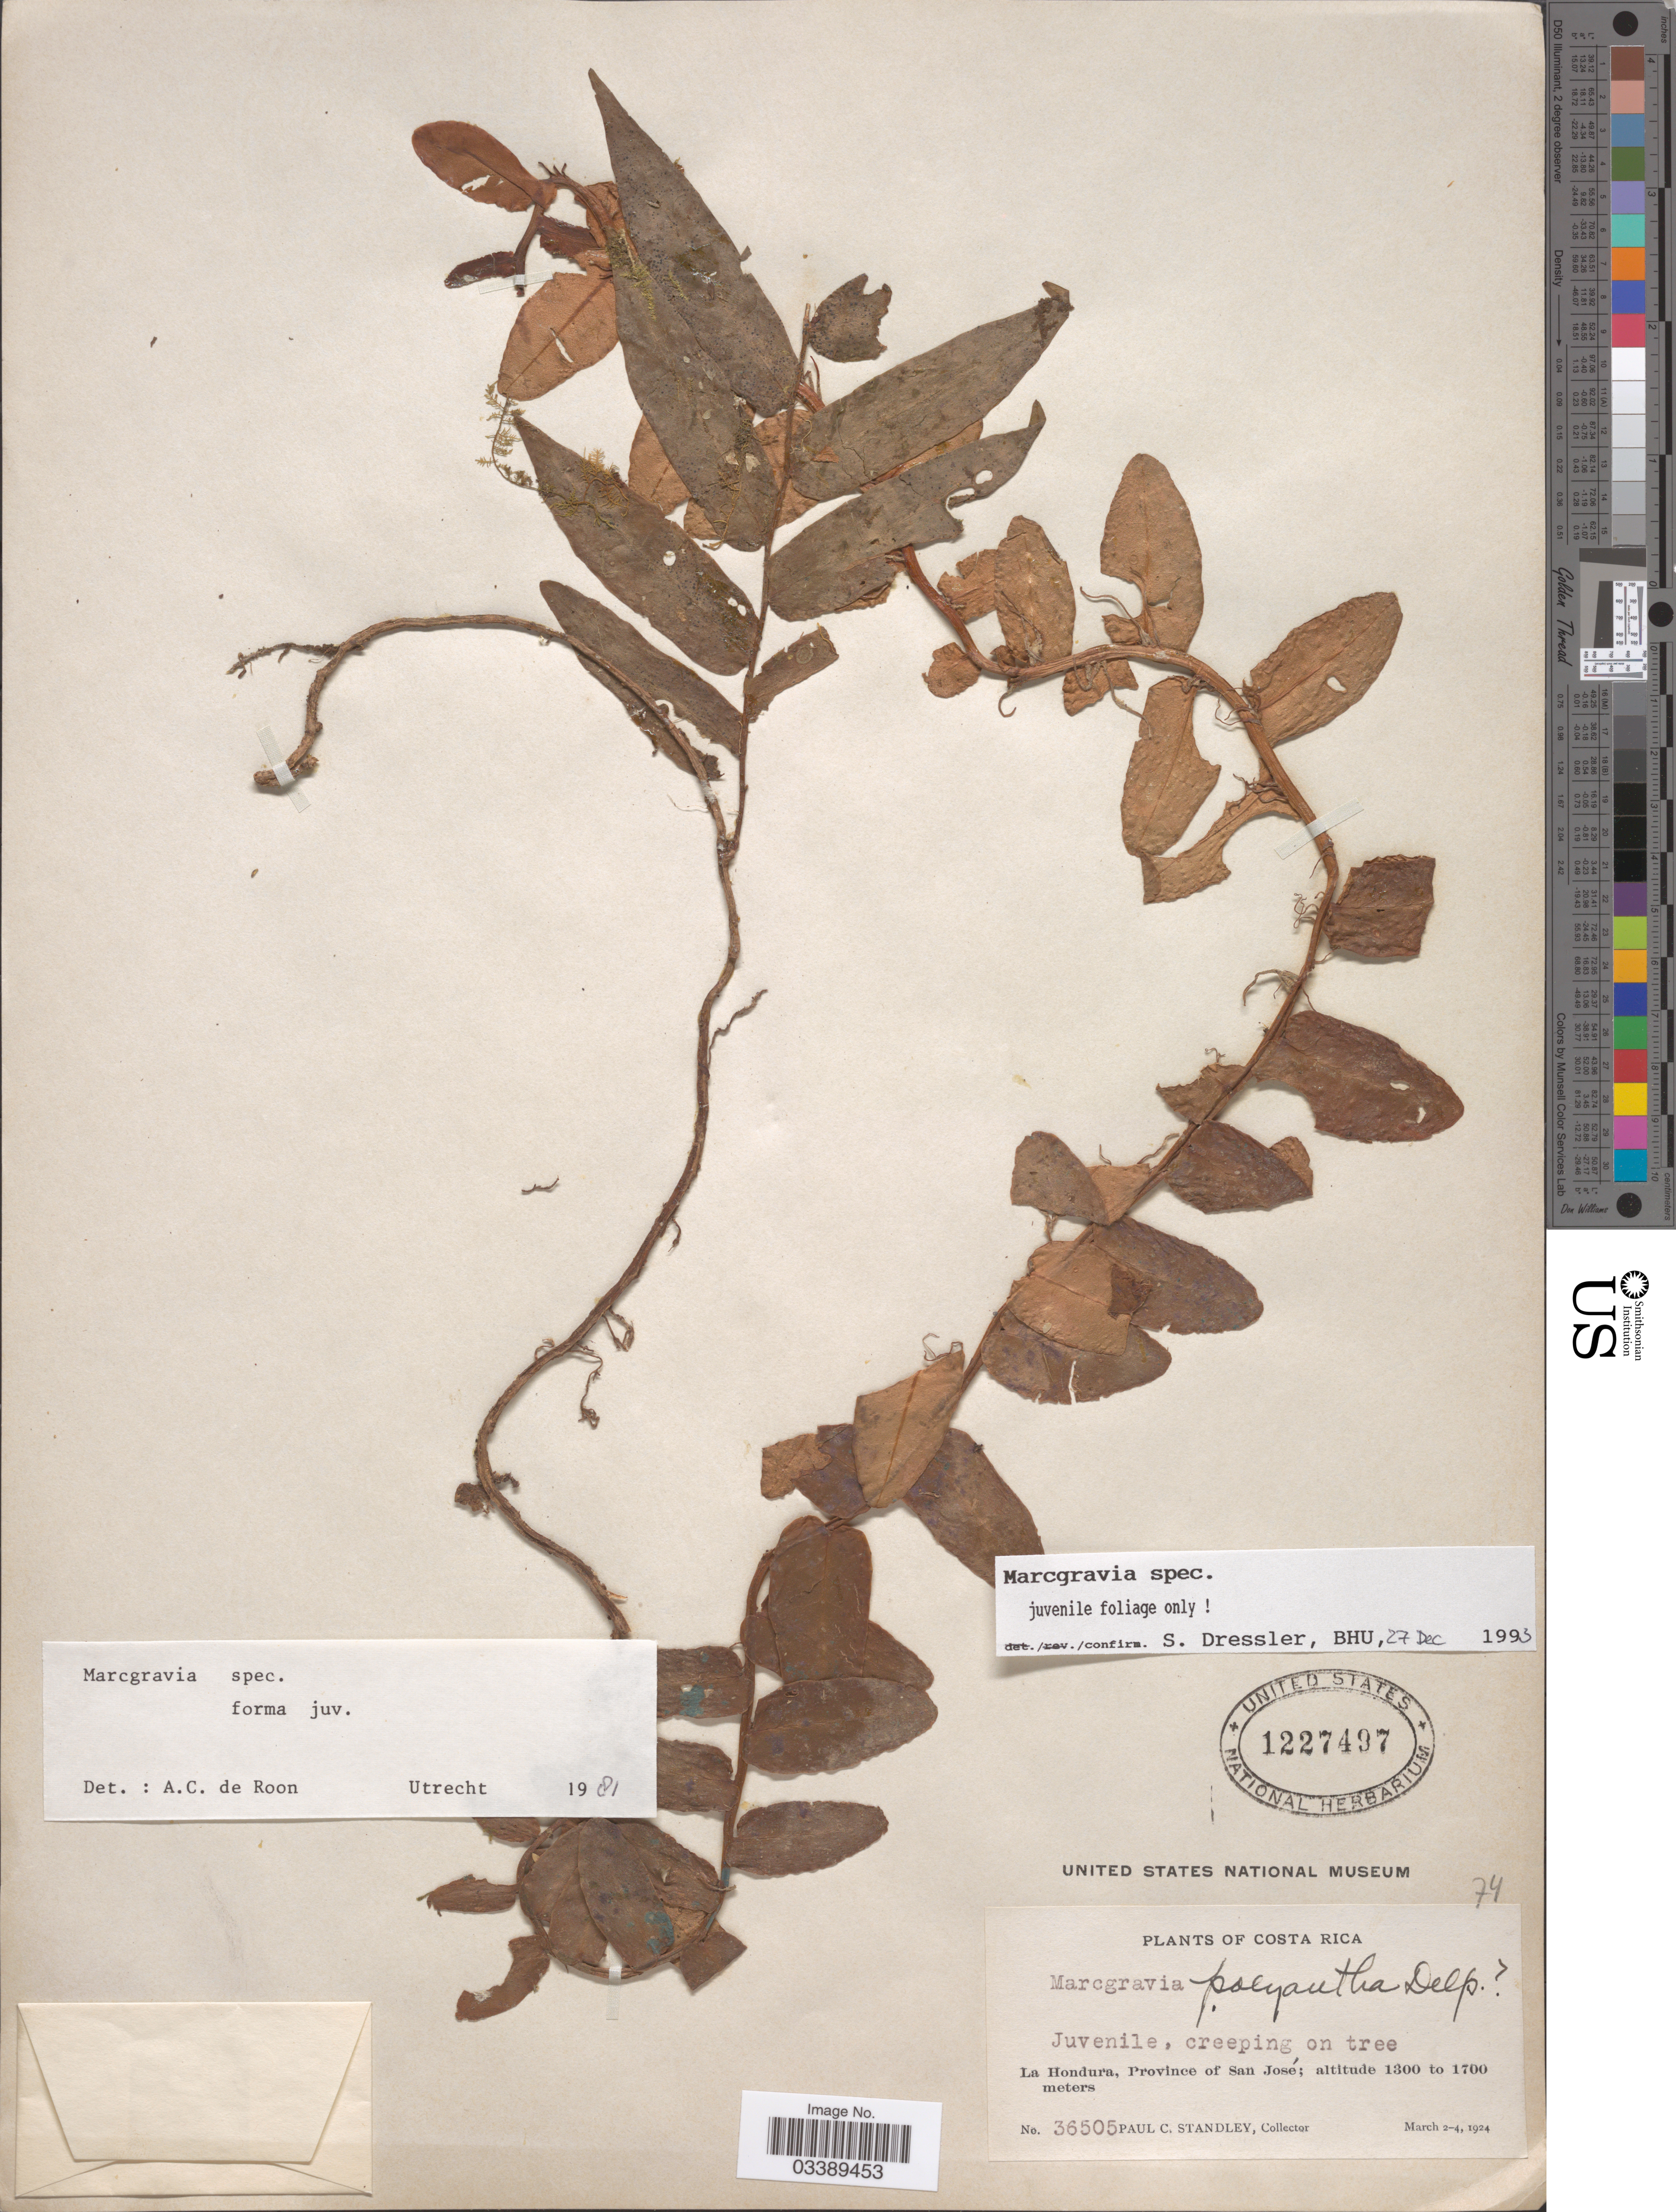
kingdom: Plantae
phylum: Tracheophyta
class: Magnoliopsida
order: Ericales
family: Marcgraviaceae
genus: Marcgravia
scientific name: Marcgravia sp.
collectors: P. C. Standley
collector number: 36505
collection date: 1924-03-02/1924-03-04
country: Costa Rica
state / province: San José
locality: La Hondura.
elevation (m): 1300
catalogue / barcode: US 1227497